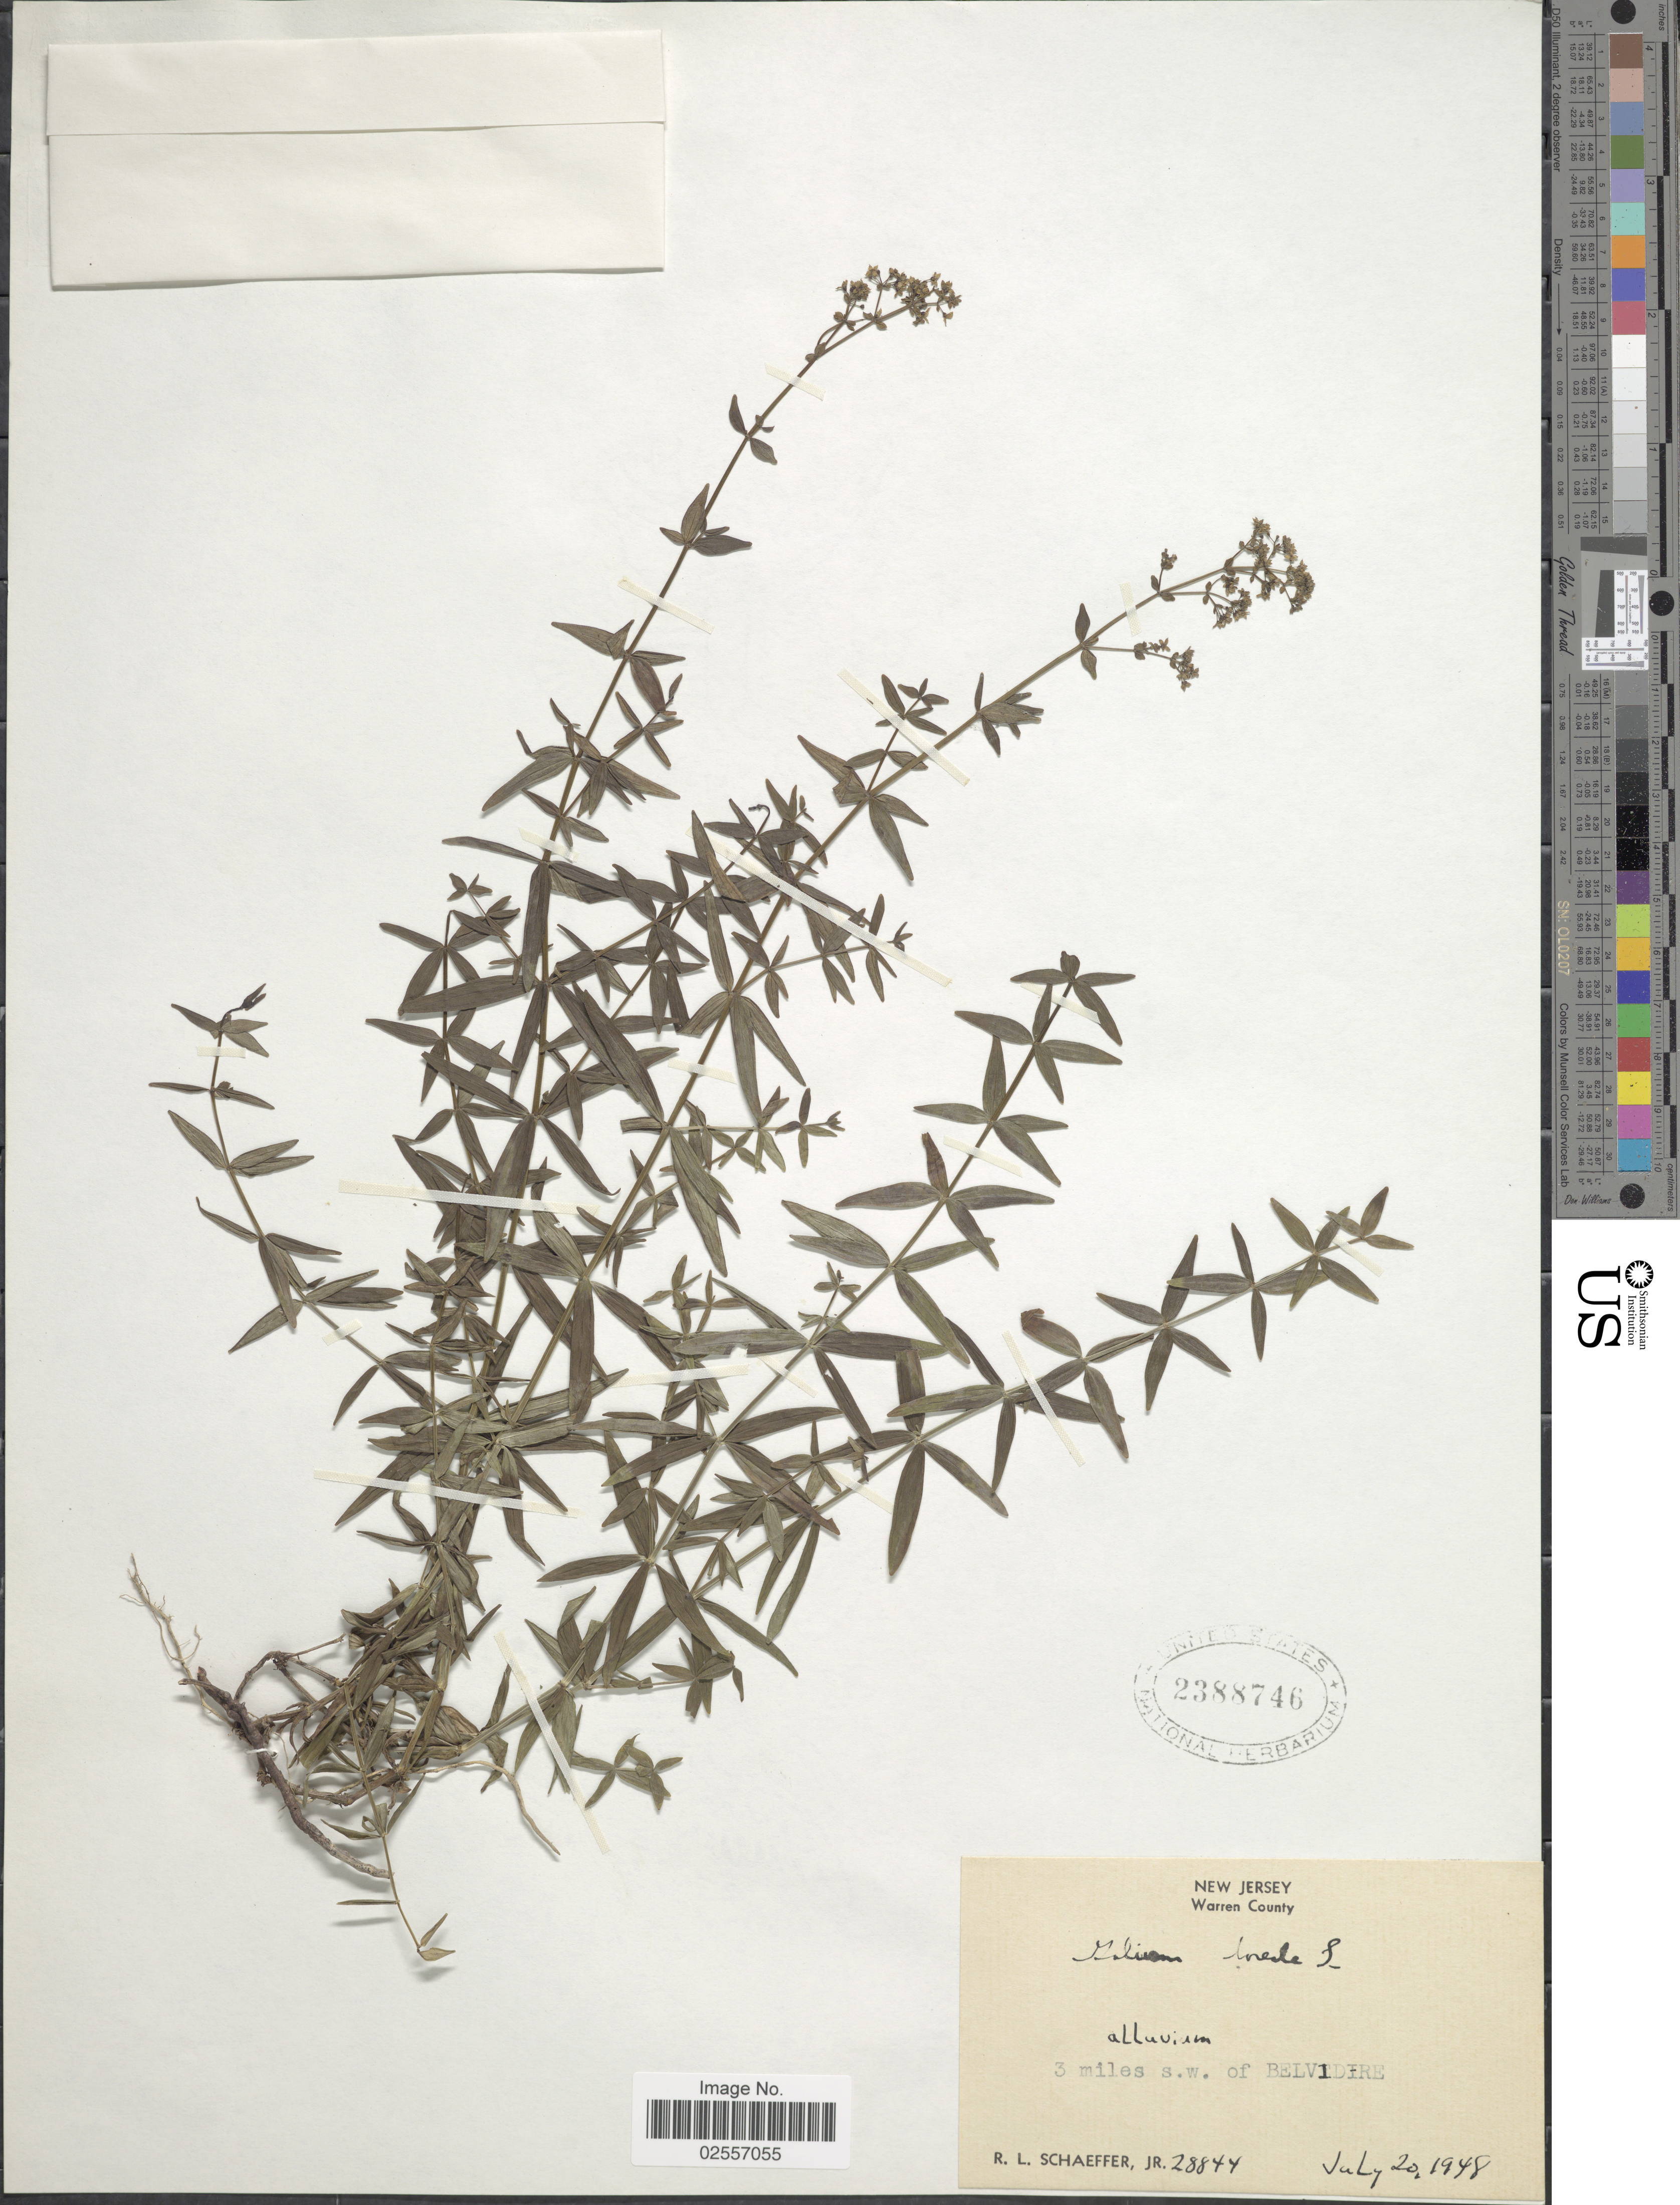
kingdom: Plantae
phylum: Tracheophyta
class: Magnoliopsida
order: Gentianales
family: Rubiaceae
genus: Galium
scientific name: Galium boreale L.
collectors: R. L. Schaeffer Jr.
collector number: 28844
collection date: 1948-07-20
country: United States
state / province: New Jersey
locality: Warren County. 3 miles s.w. of Belvidere.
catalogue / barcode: US 2388746